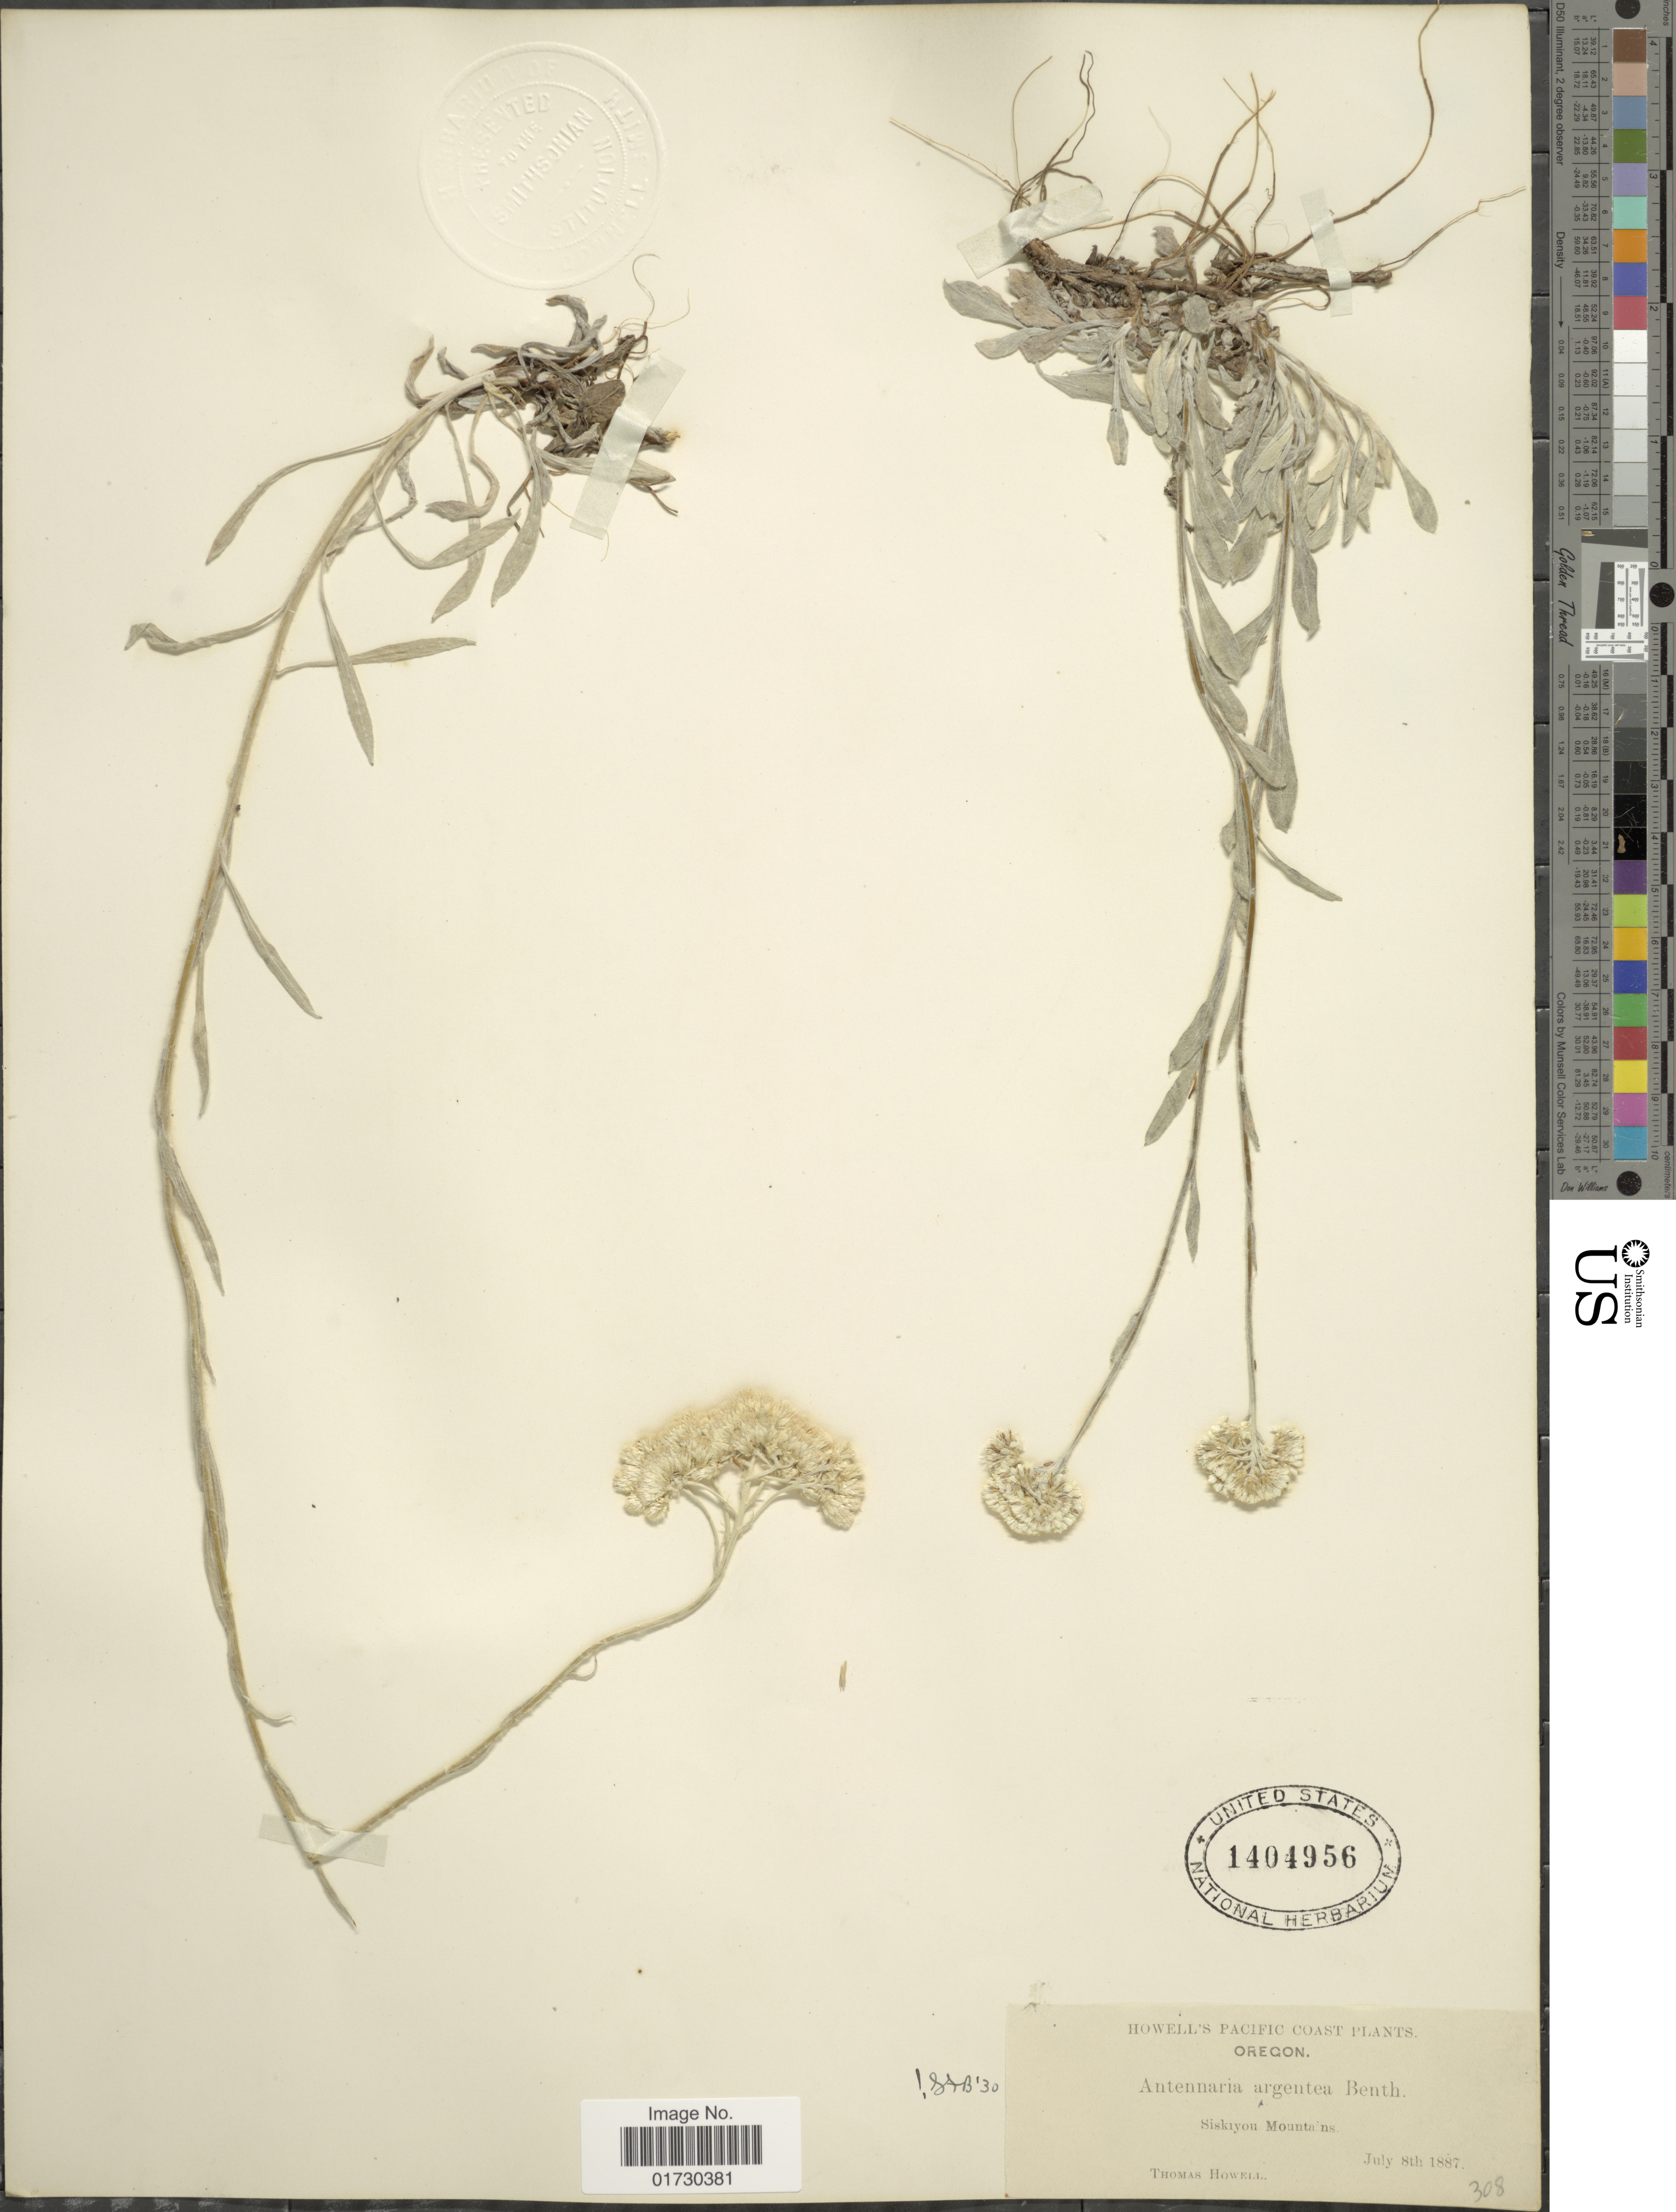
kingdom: Plantae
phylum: Tracheophyta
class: Magnoliopsida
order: Asterales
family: Asteraceae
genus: Antennaria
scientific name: Antennaria argentea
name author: Benth.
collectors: T. Howell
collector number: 308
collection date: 1887-07-08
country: United States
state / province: Oregon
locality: Howell's Pacific Coast, Siskiyou Mountains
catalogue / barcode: US 1404956